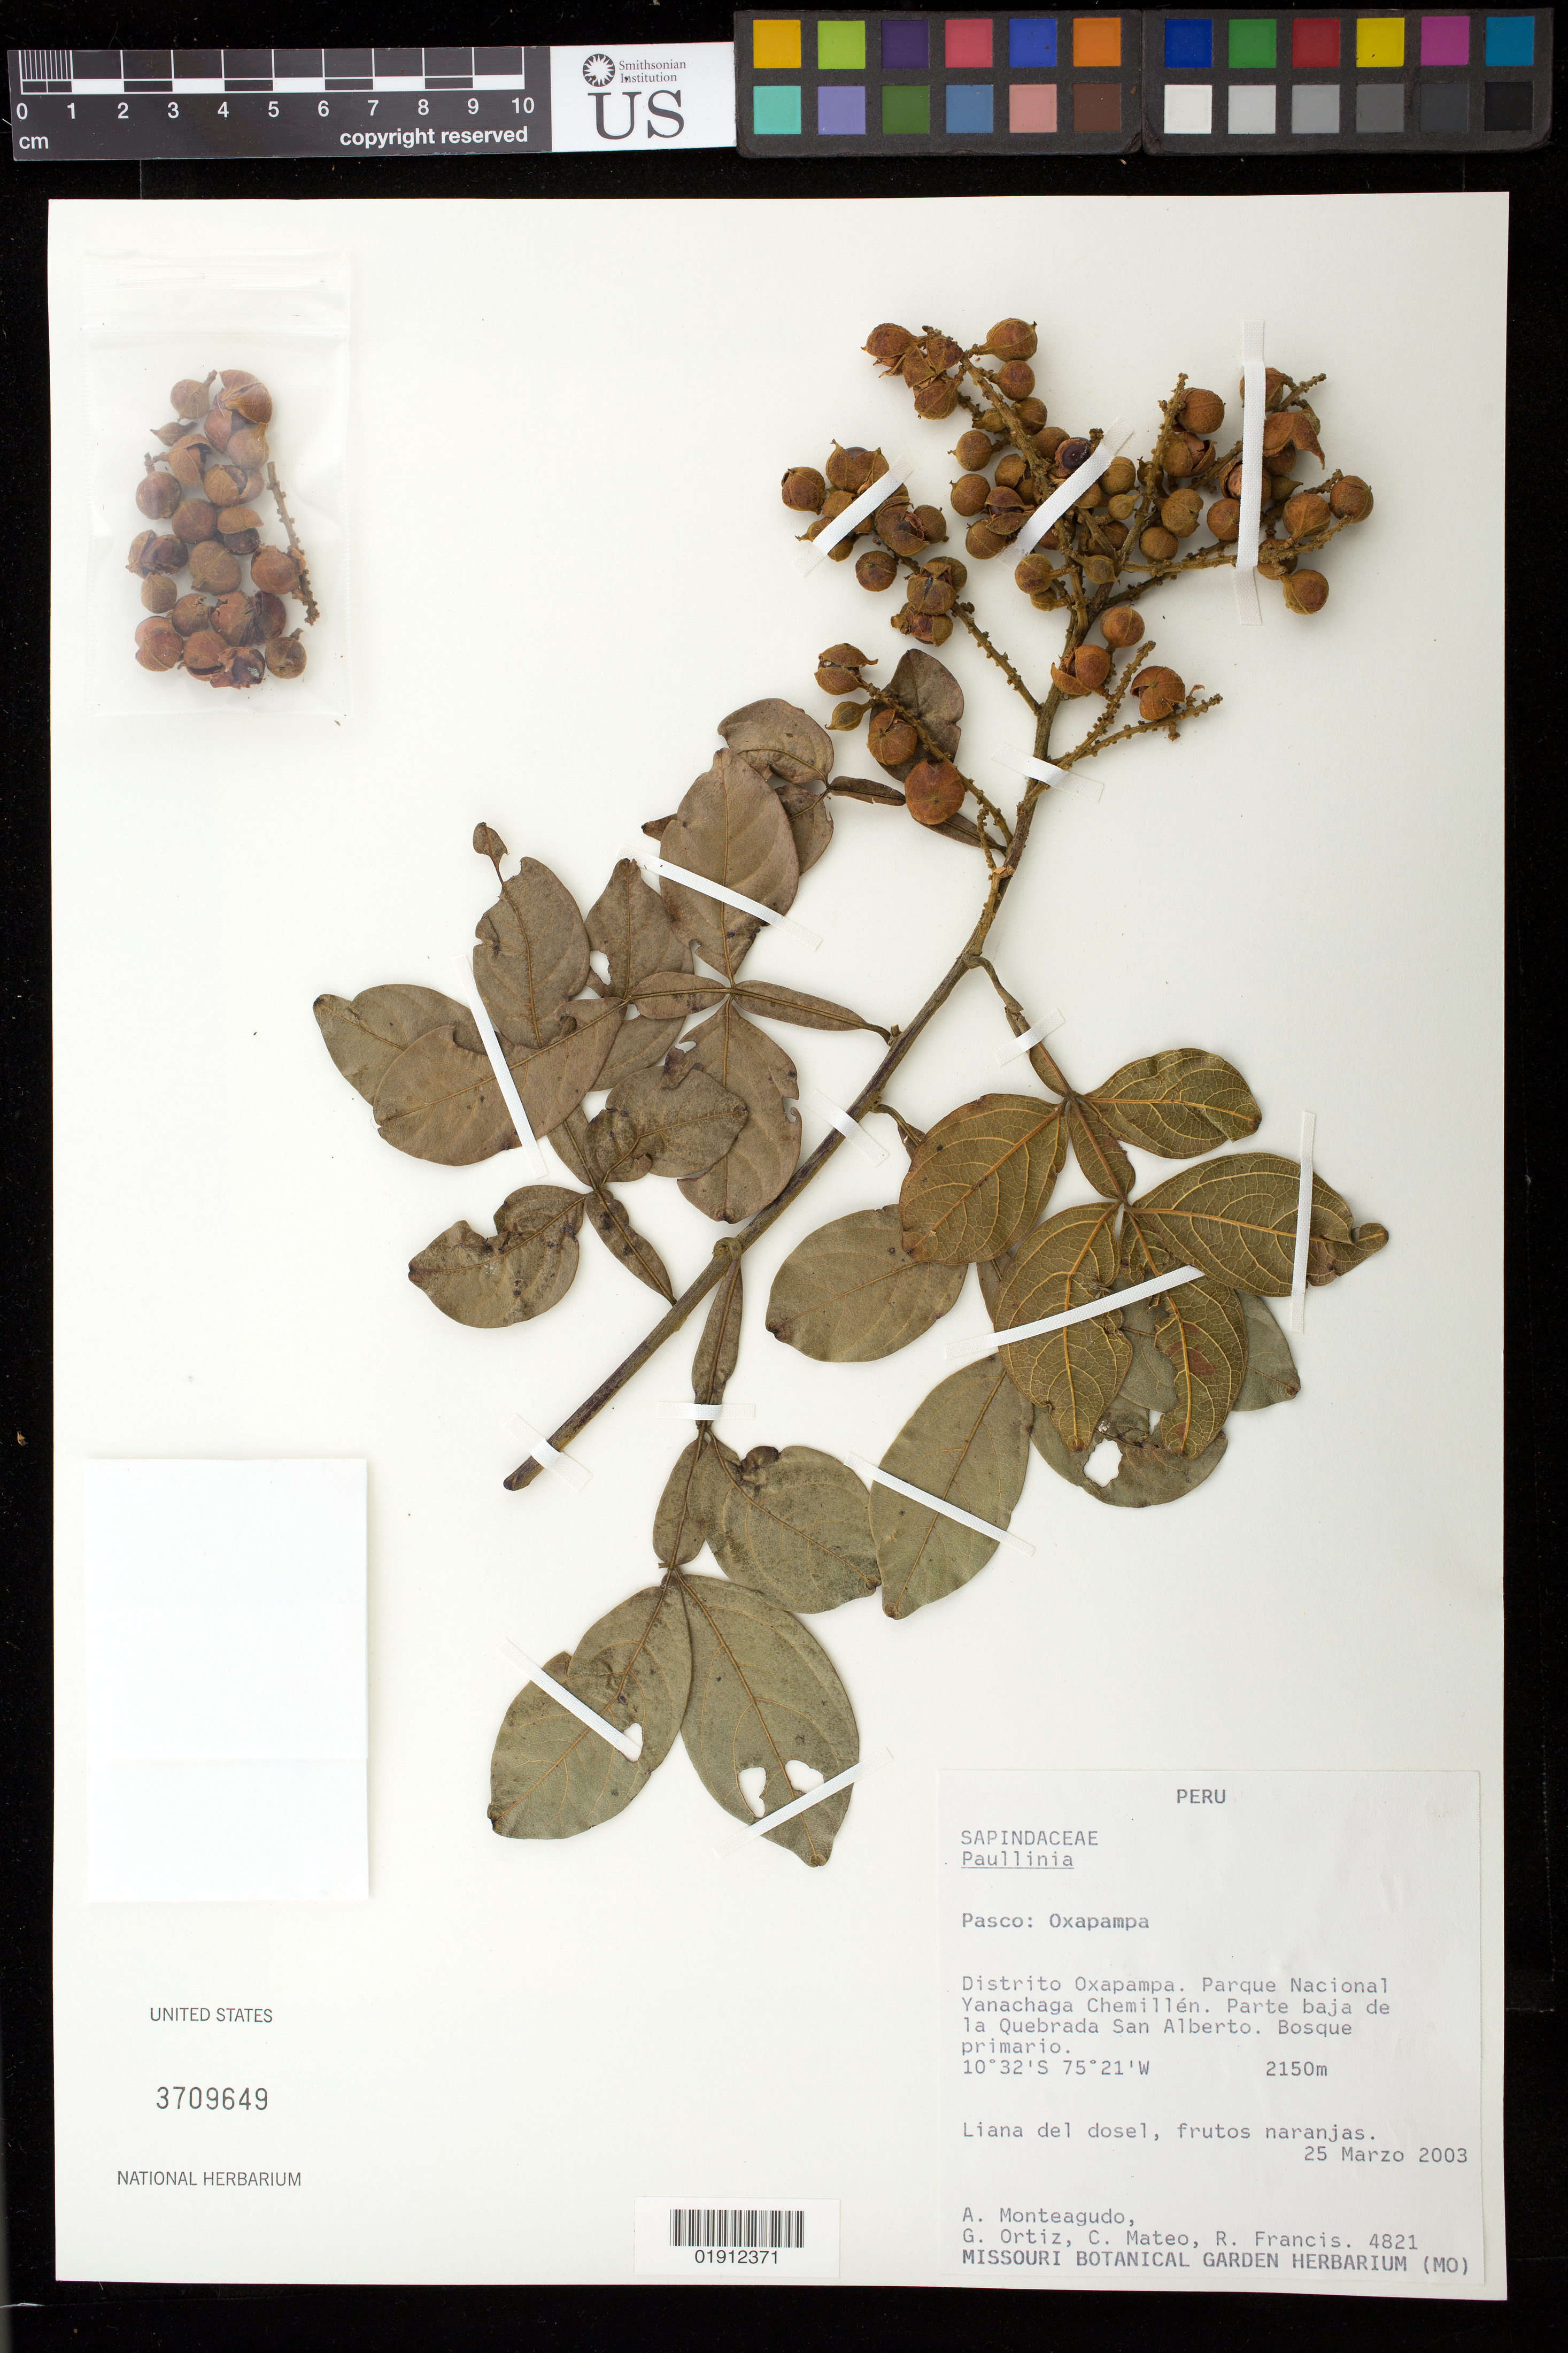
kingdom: Plantae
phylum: Tracheophyta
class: Magnoliopsida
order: Sapindales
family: Sapindaceae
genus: Paullinia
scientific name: Paullinia sp.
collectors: A. Monteagudo, G. Ortiz, C. Mateo & R. Francis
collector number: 4821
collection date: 2003-03-25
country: Peru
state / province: Pasco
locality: Oxapampa, Distrito Oxapampa. Parque Nacional Yanachaga Chemillén, parte baja de la Quebrada San Alberto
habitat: Bosque primario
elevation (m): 2150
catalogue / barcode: US 3709649